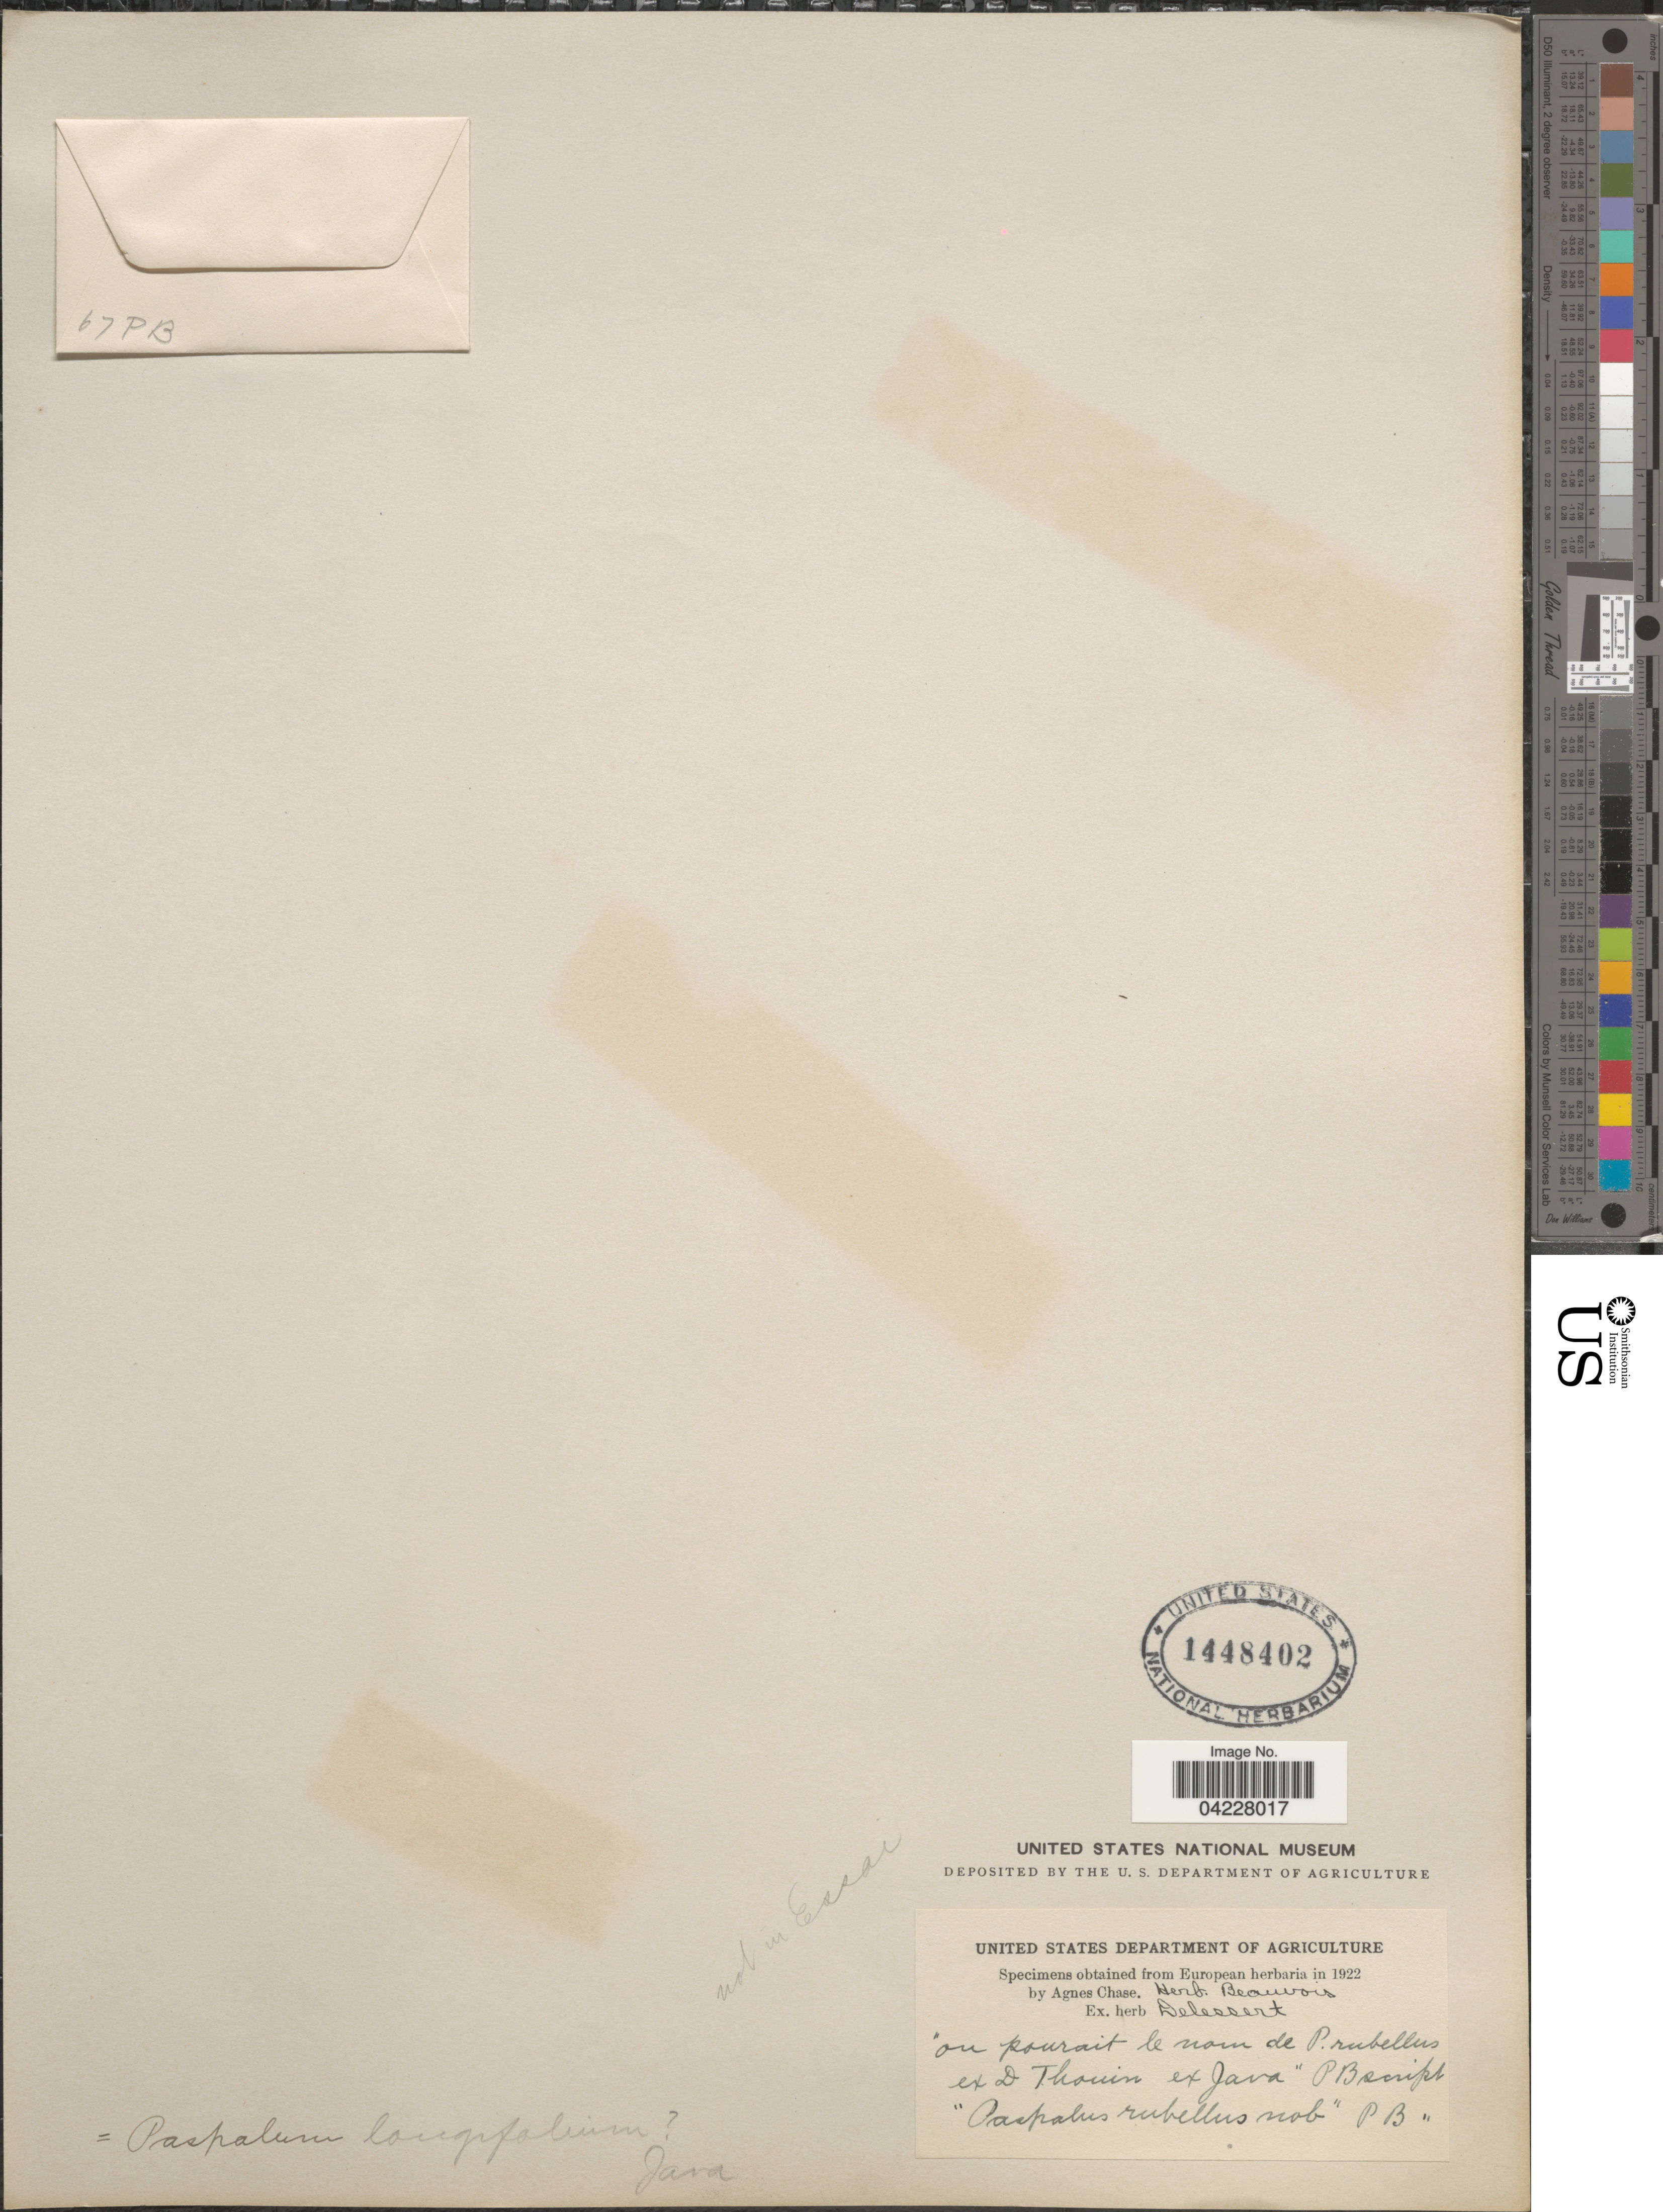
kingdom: Plantae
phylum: Tracheophyta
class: Liliopsida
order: Poales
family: Poaceae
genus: Paspalum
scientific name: Paspalum longifolium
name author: Roxb.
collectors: ex herb. Delessert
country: Indonesia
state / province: Java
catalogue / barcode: US 1448402